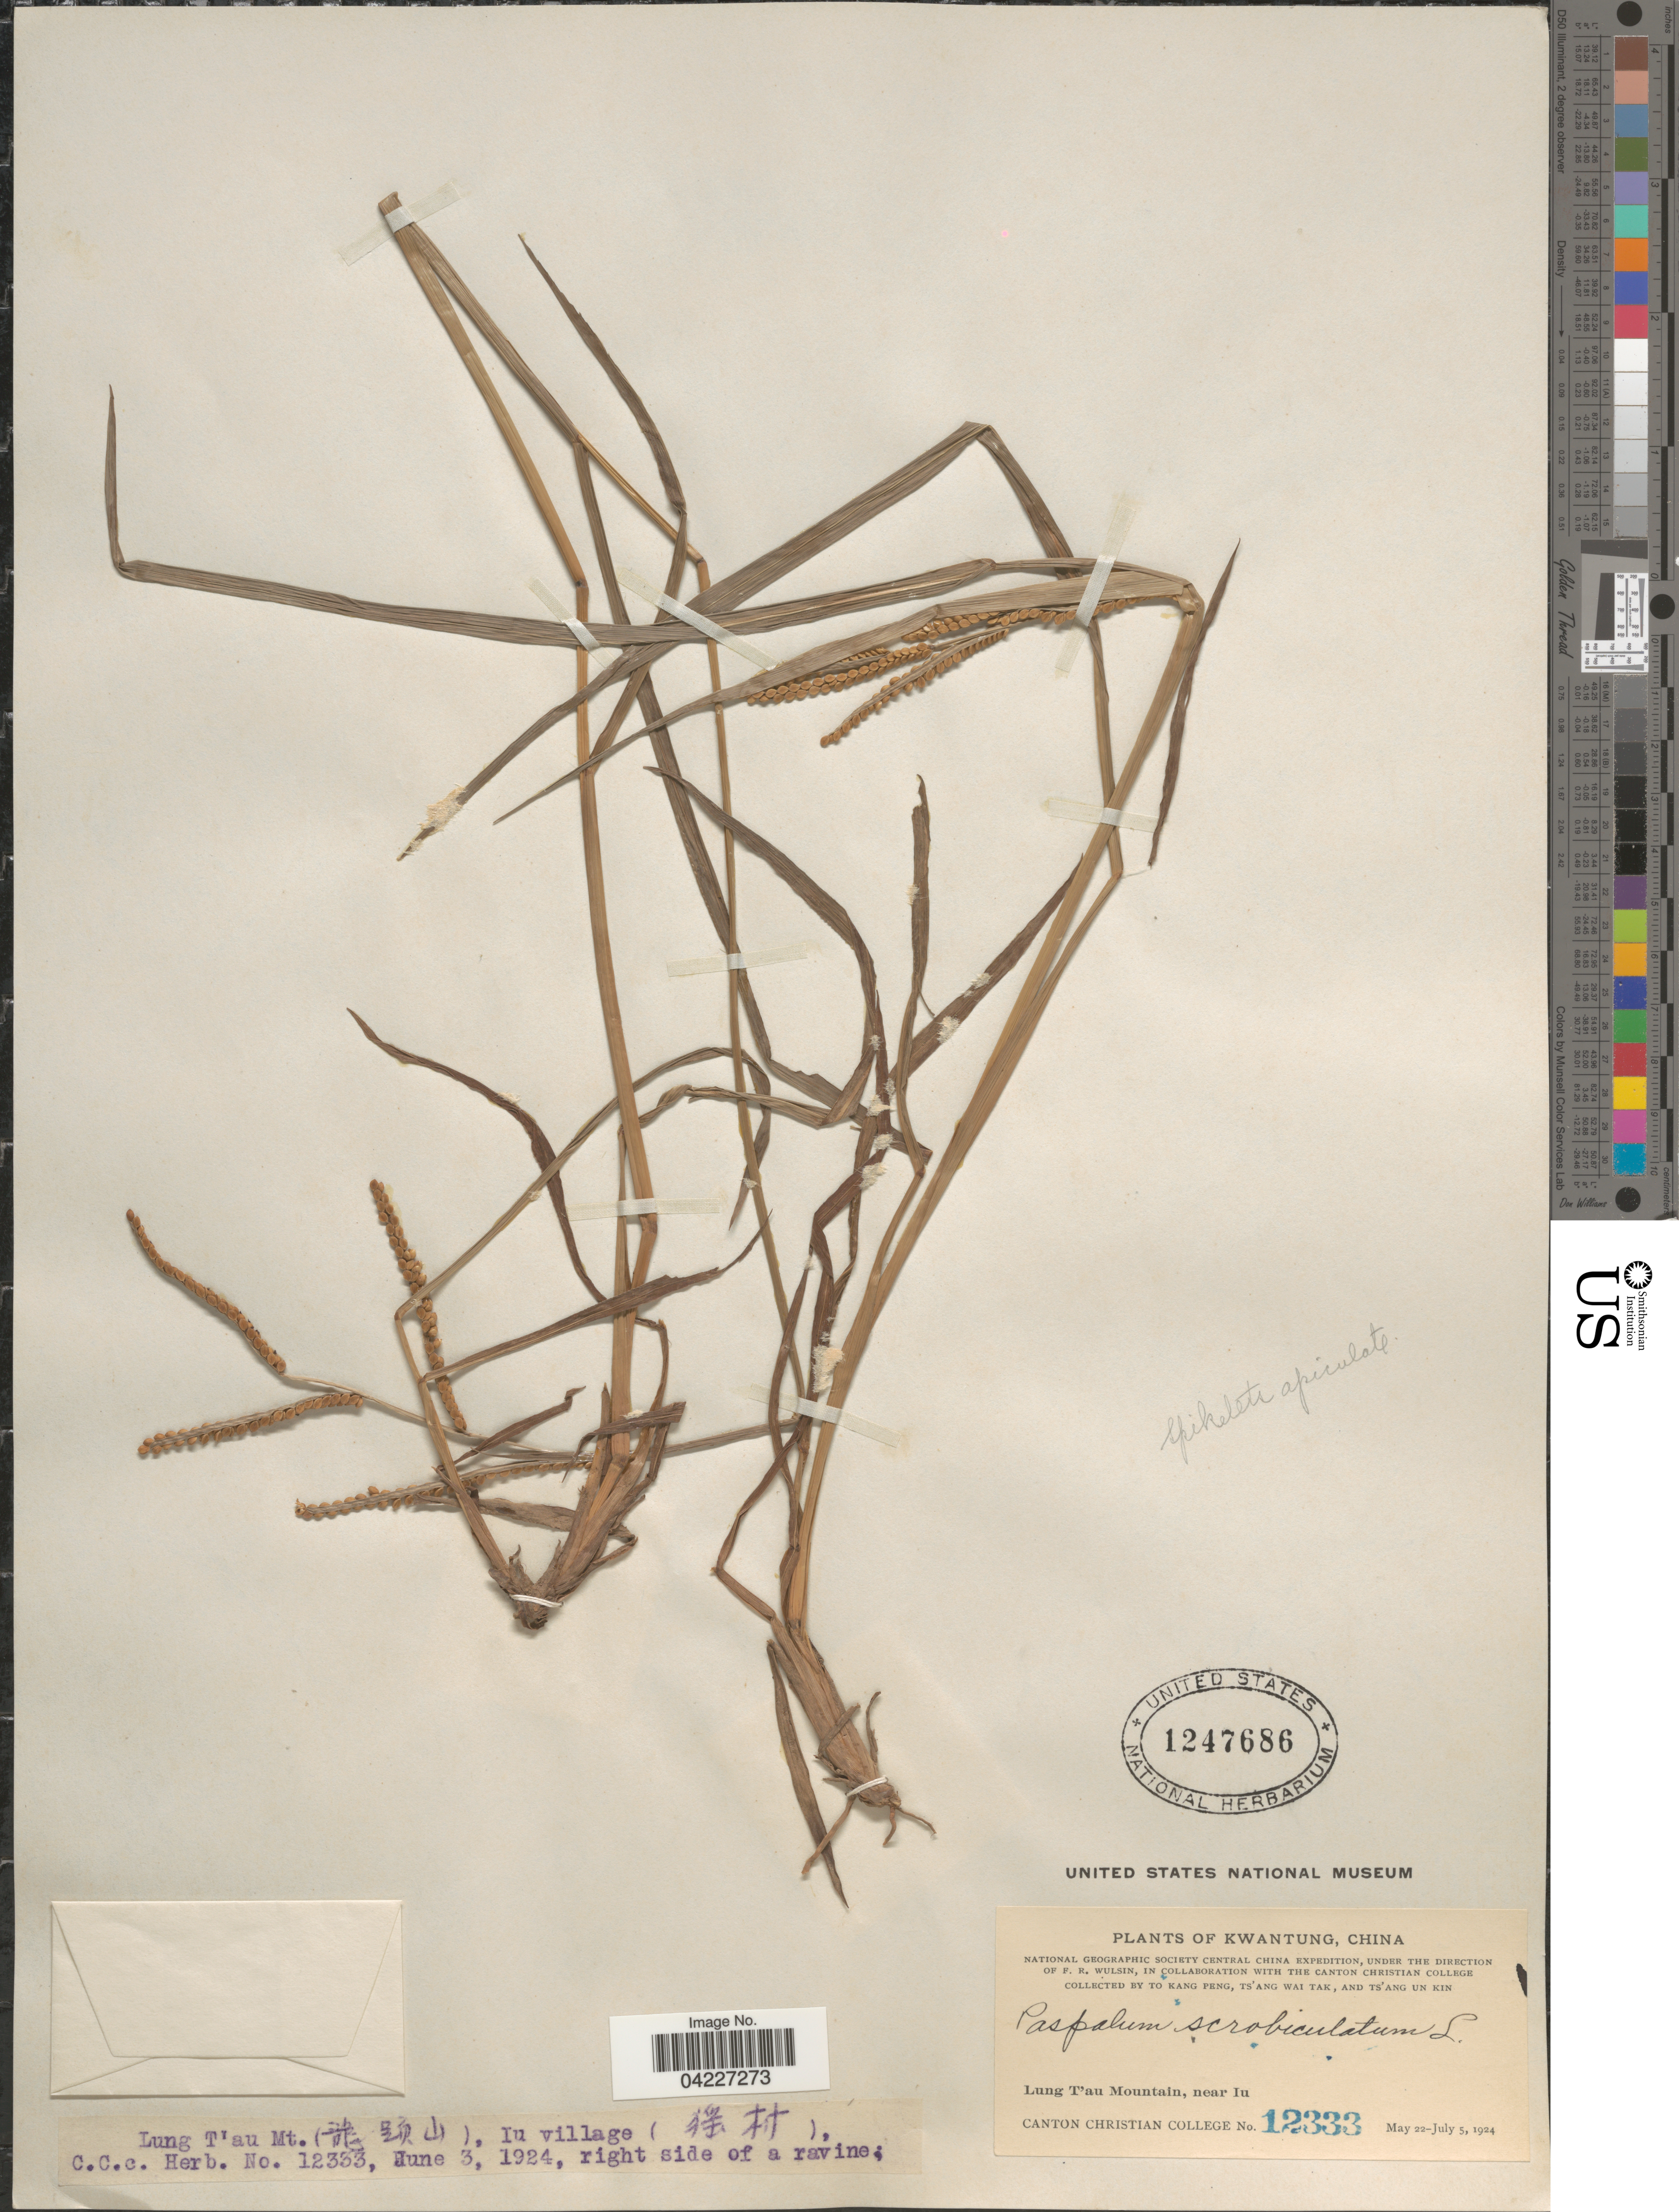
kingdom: Plantae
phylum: Tracheophyta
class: Liliopsida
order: Poales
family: Poaceae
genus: Paspalum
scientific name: Paspalum orbiculare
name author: G. Forst.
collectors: T. K. Peng, W. T. Tsang & U. K. Tsang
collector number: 12333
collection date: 1924-05-22/1924-07-05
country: China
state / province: Guangdong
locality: Kwangtung. National Geographic Society Central China Expedition. Lung T'au Mountain (X), near Iu village (X).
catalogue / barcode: US 1247686